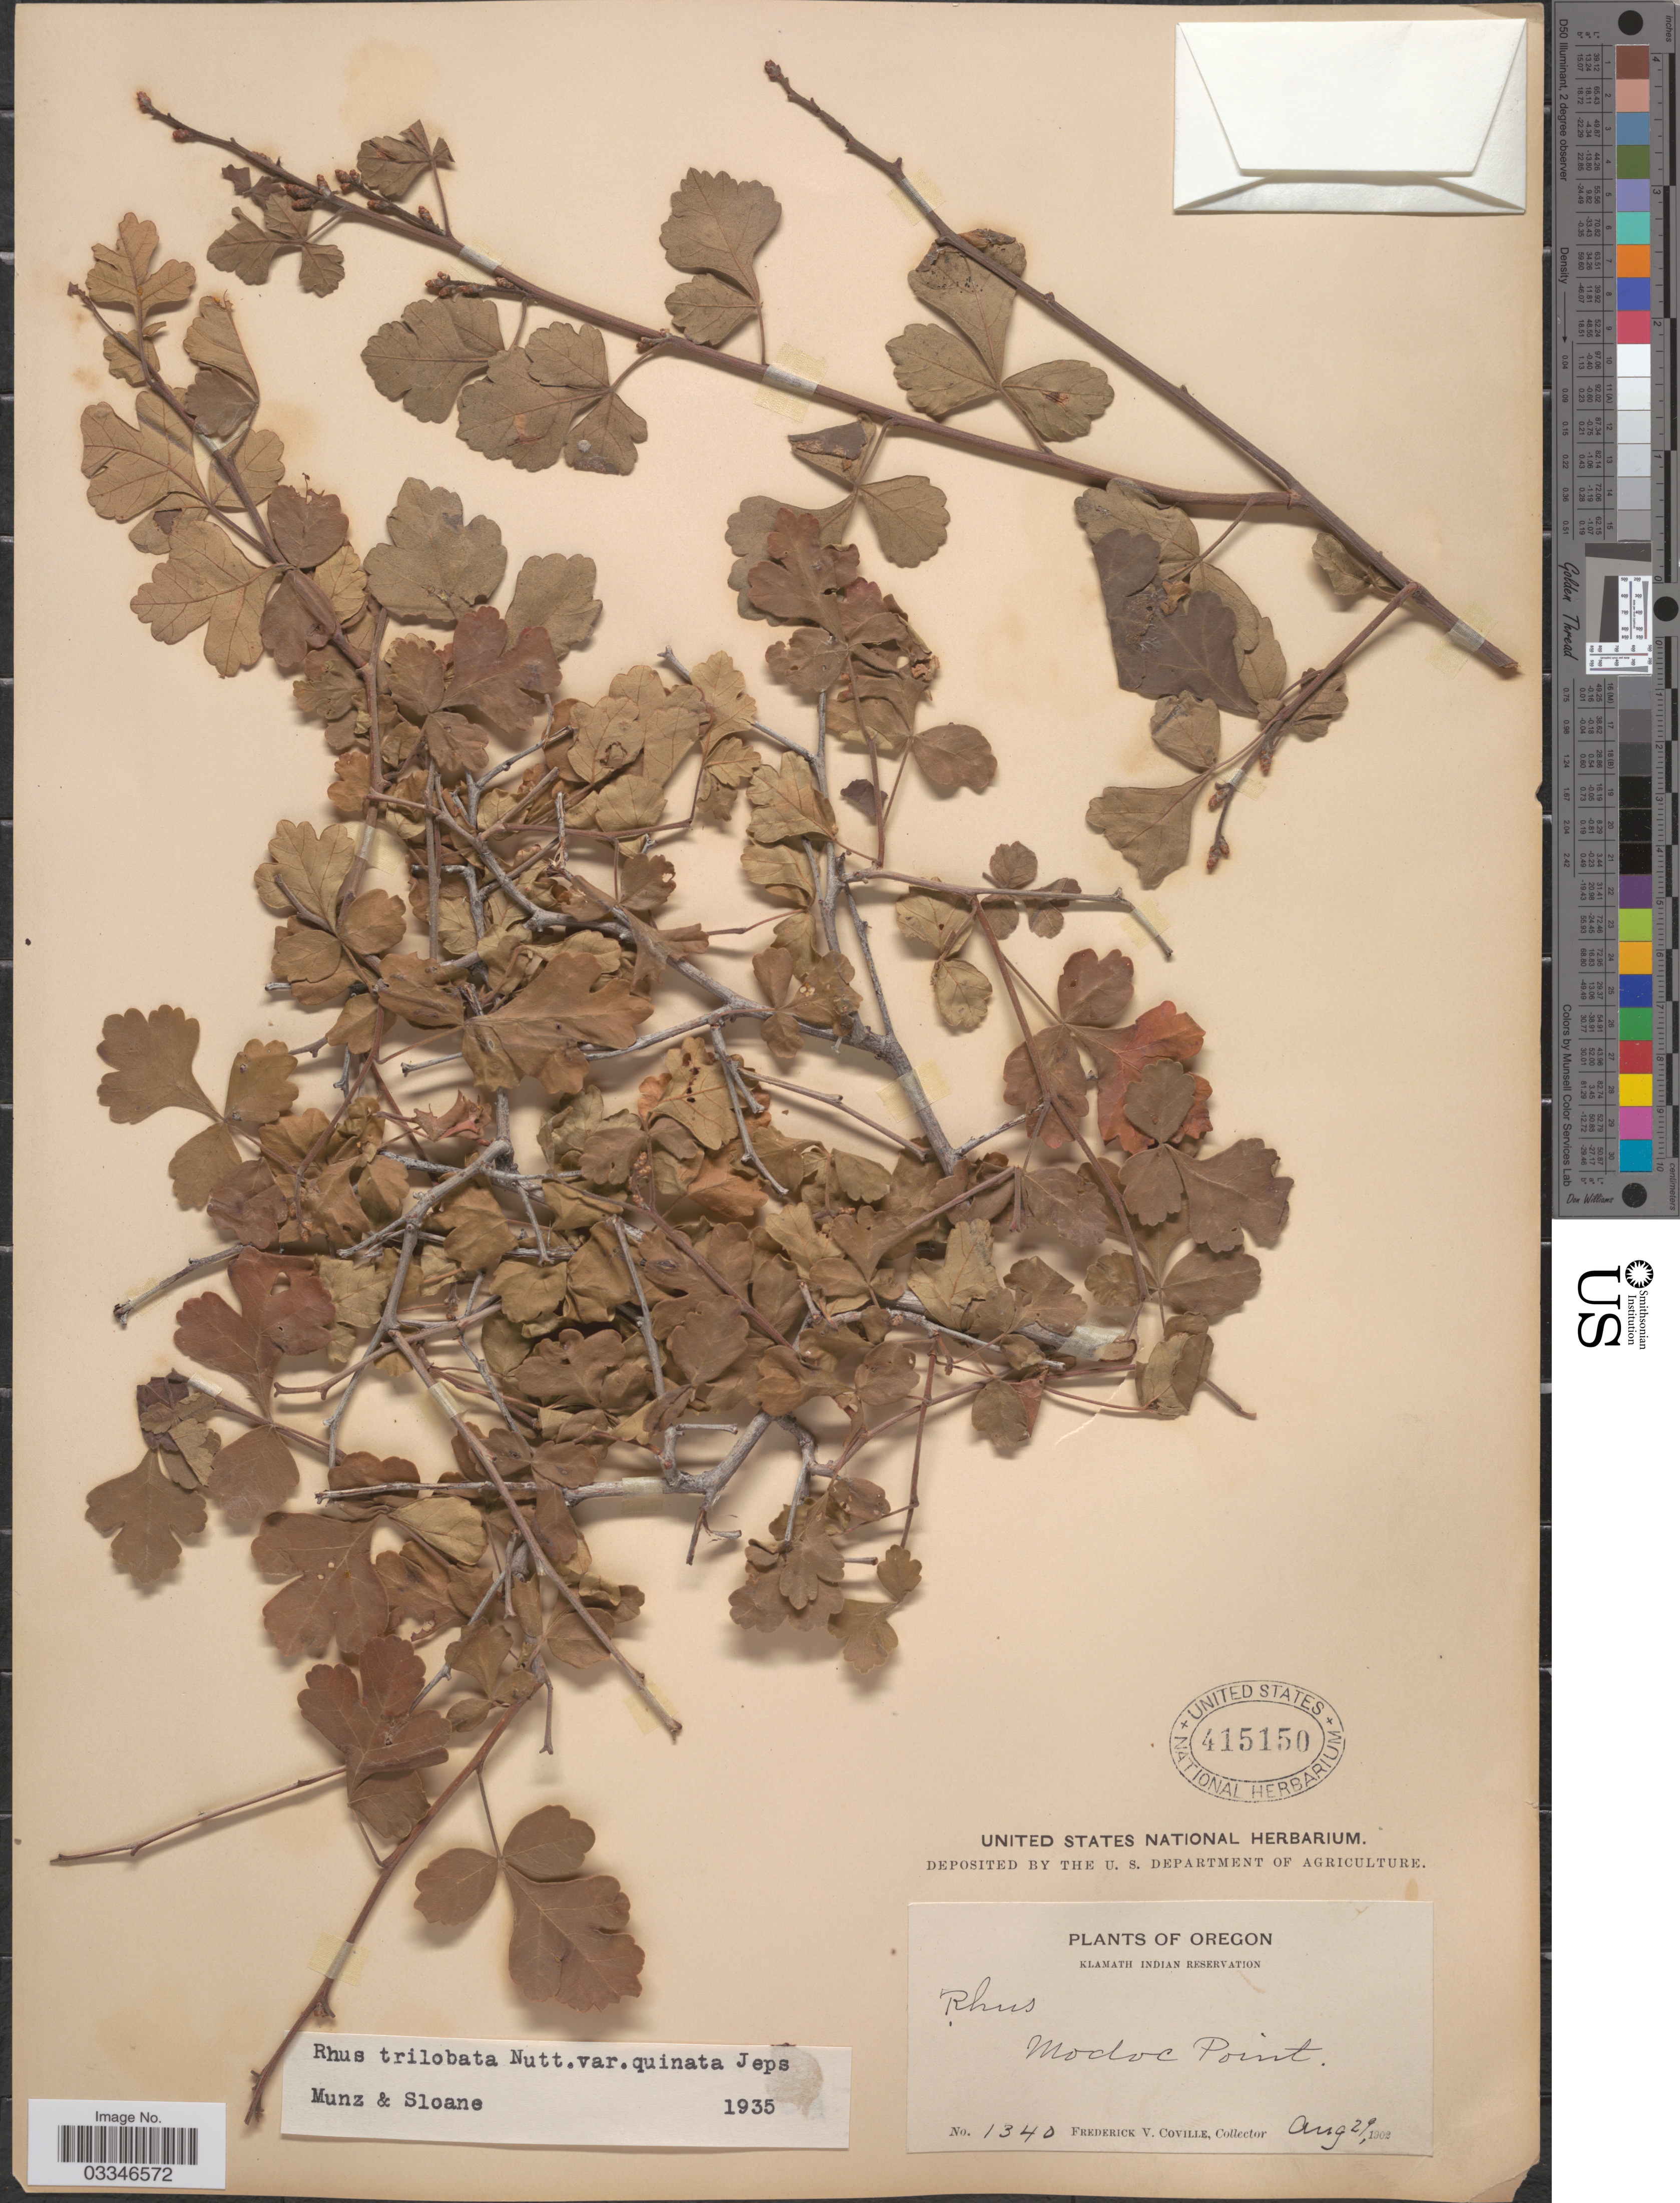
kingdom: Plantae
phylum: Tracheophyta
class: Magnoliopsida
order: Sapindales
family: Anacardiaceae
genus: Rhus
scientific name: Rhus trilobata var. quinata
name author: Jeps.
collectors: F. V. Coville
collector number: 1340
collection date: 1902-08-29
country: United States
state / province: Oregon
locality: Klamath Indian Reservation, Modoc Point.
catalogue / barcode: US 415150